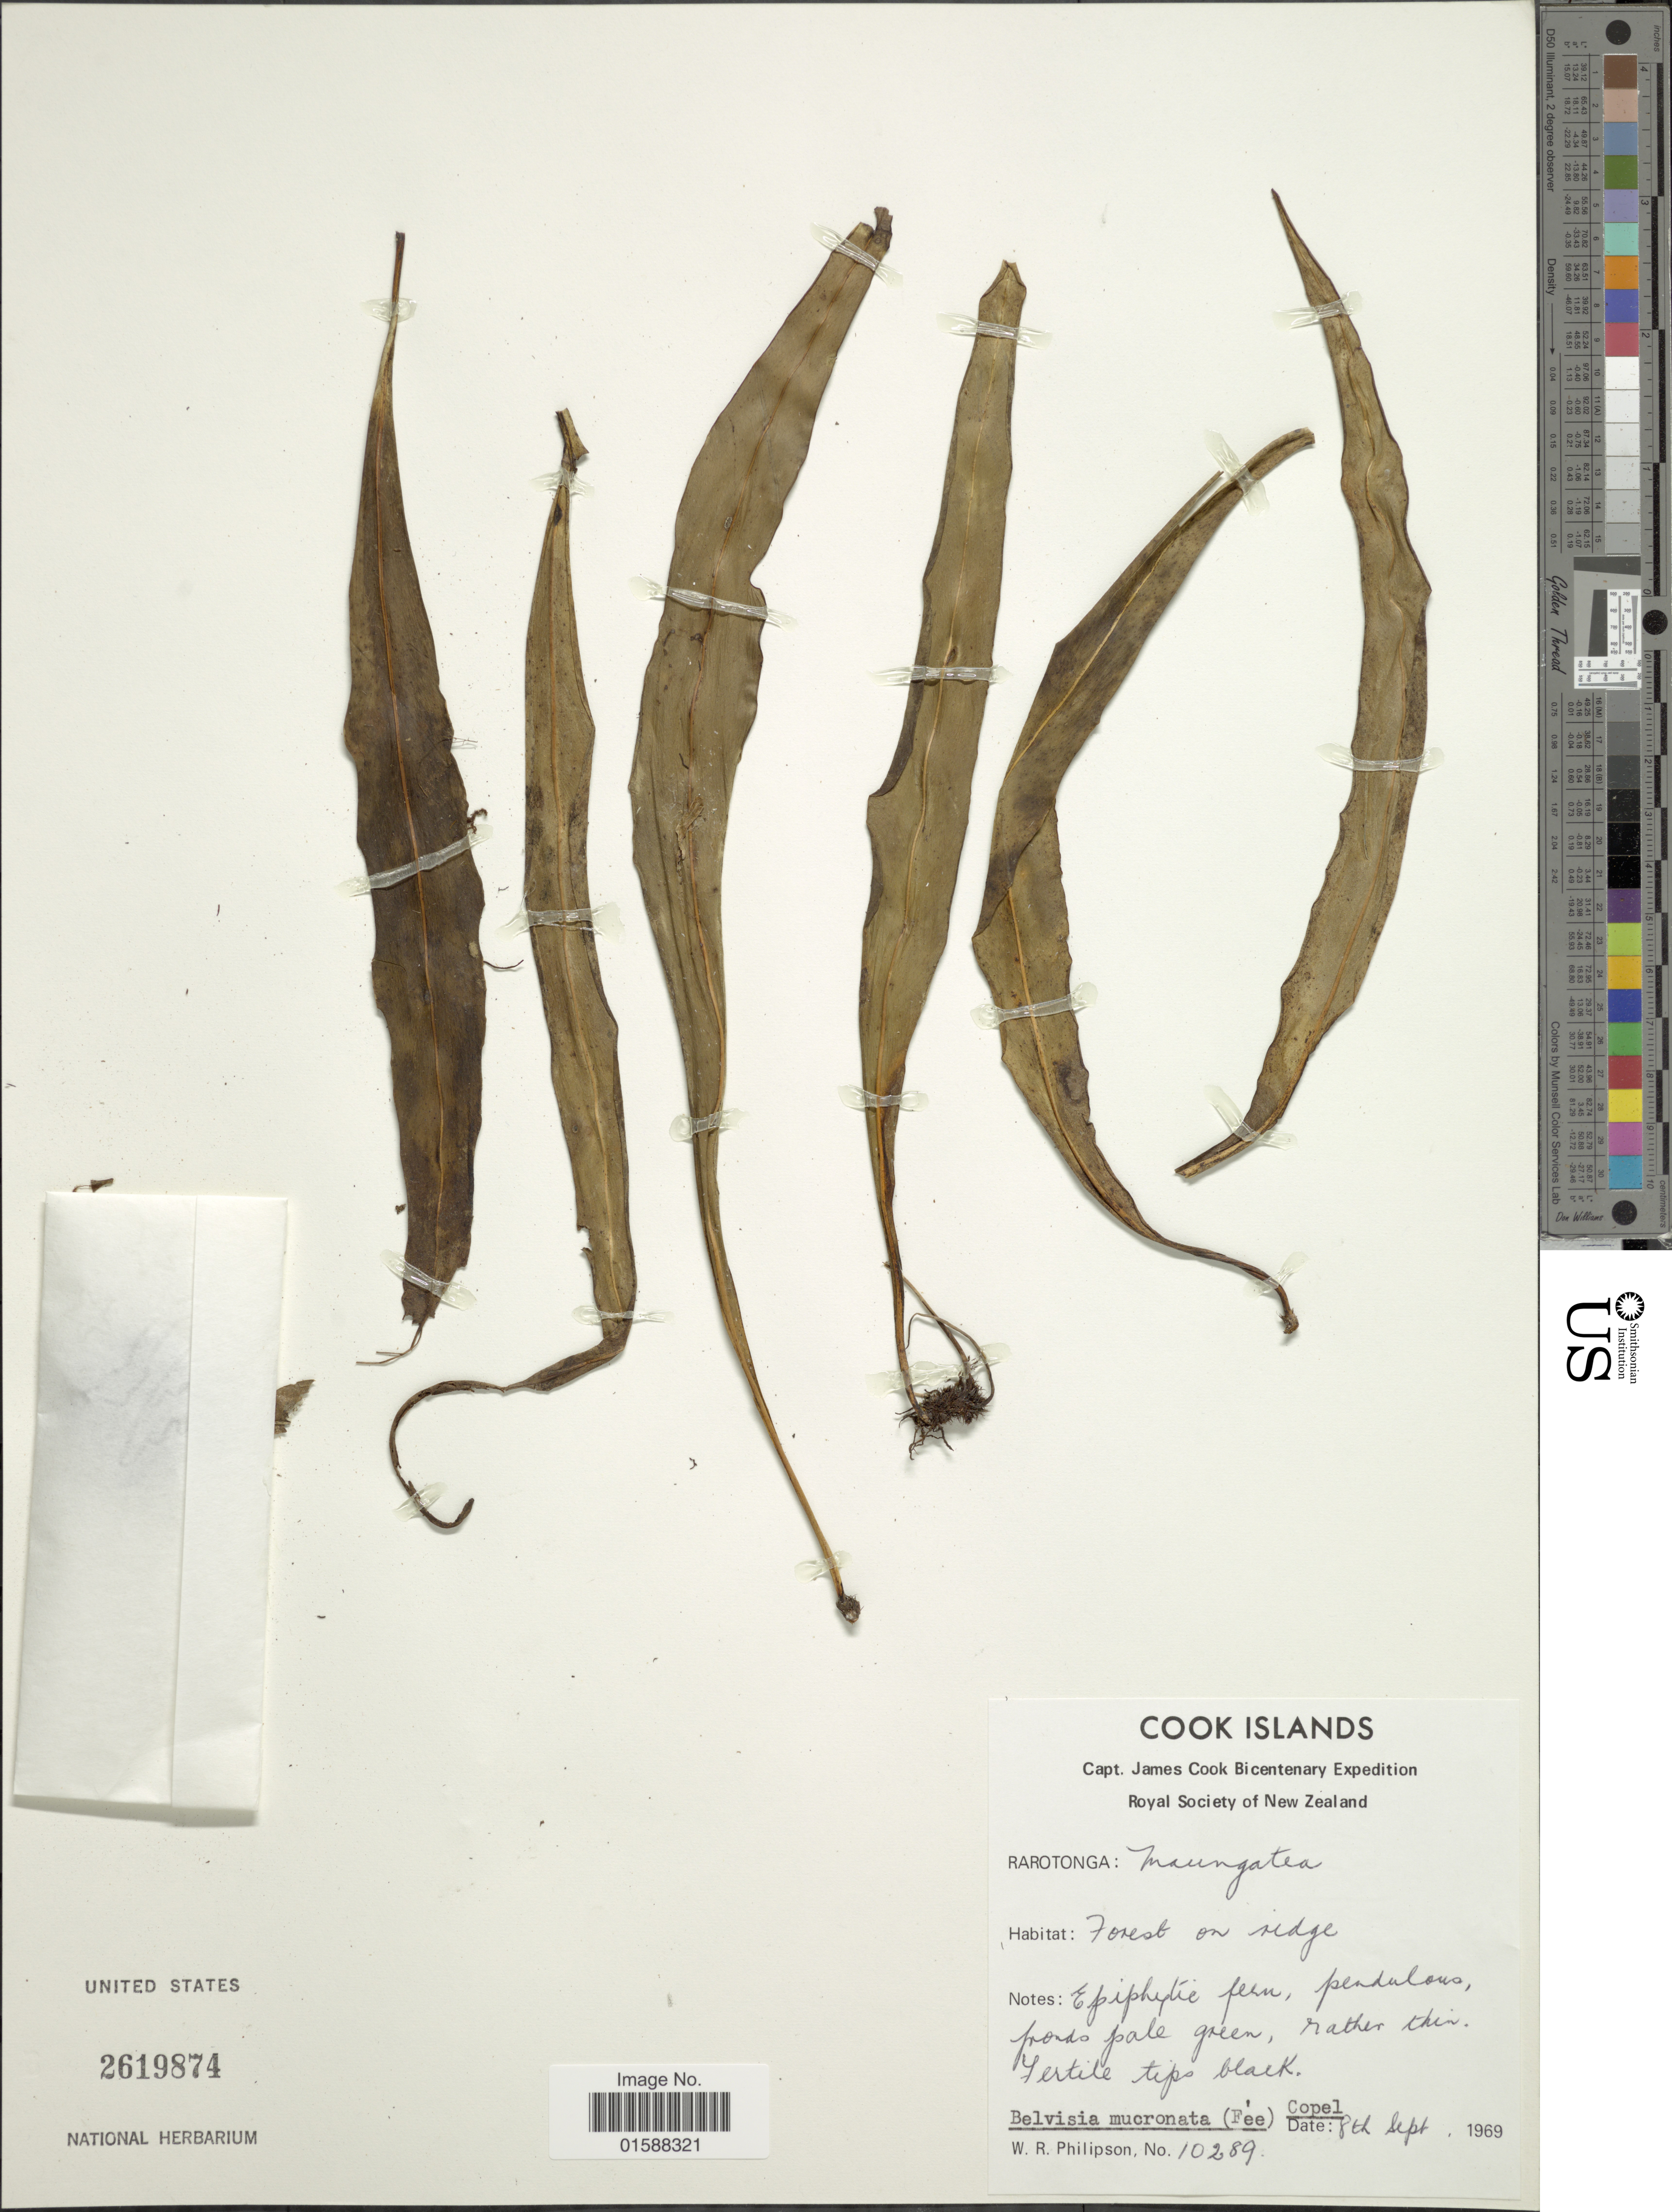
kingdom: Plantae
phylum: Tracheophyta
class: Polypodiopsida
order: Polypodiales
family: Polypodiaceae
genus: Lepisorus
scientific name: Lepisorus mucronatus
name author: (Fée) Li S. Wang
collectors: W. R. Philipson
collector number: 10289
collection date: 1969-09-08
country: Cook Islands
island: Rarotonga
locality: Rarotonga: Maungatea. forest on ridge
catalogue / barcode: US 2619874